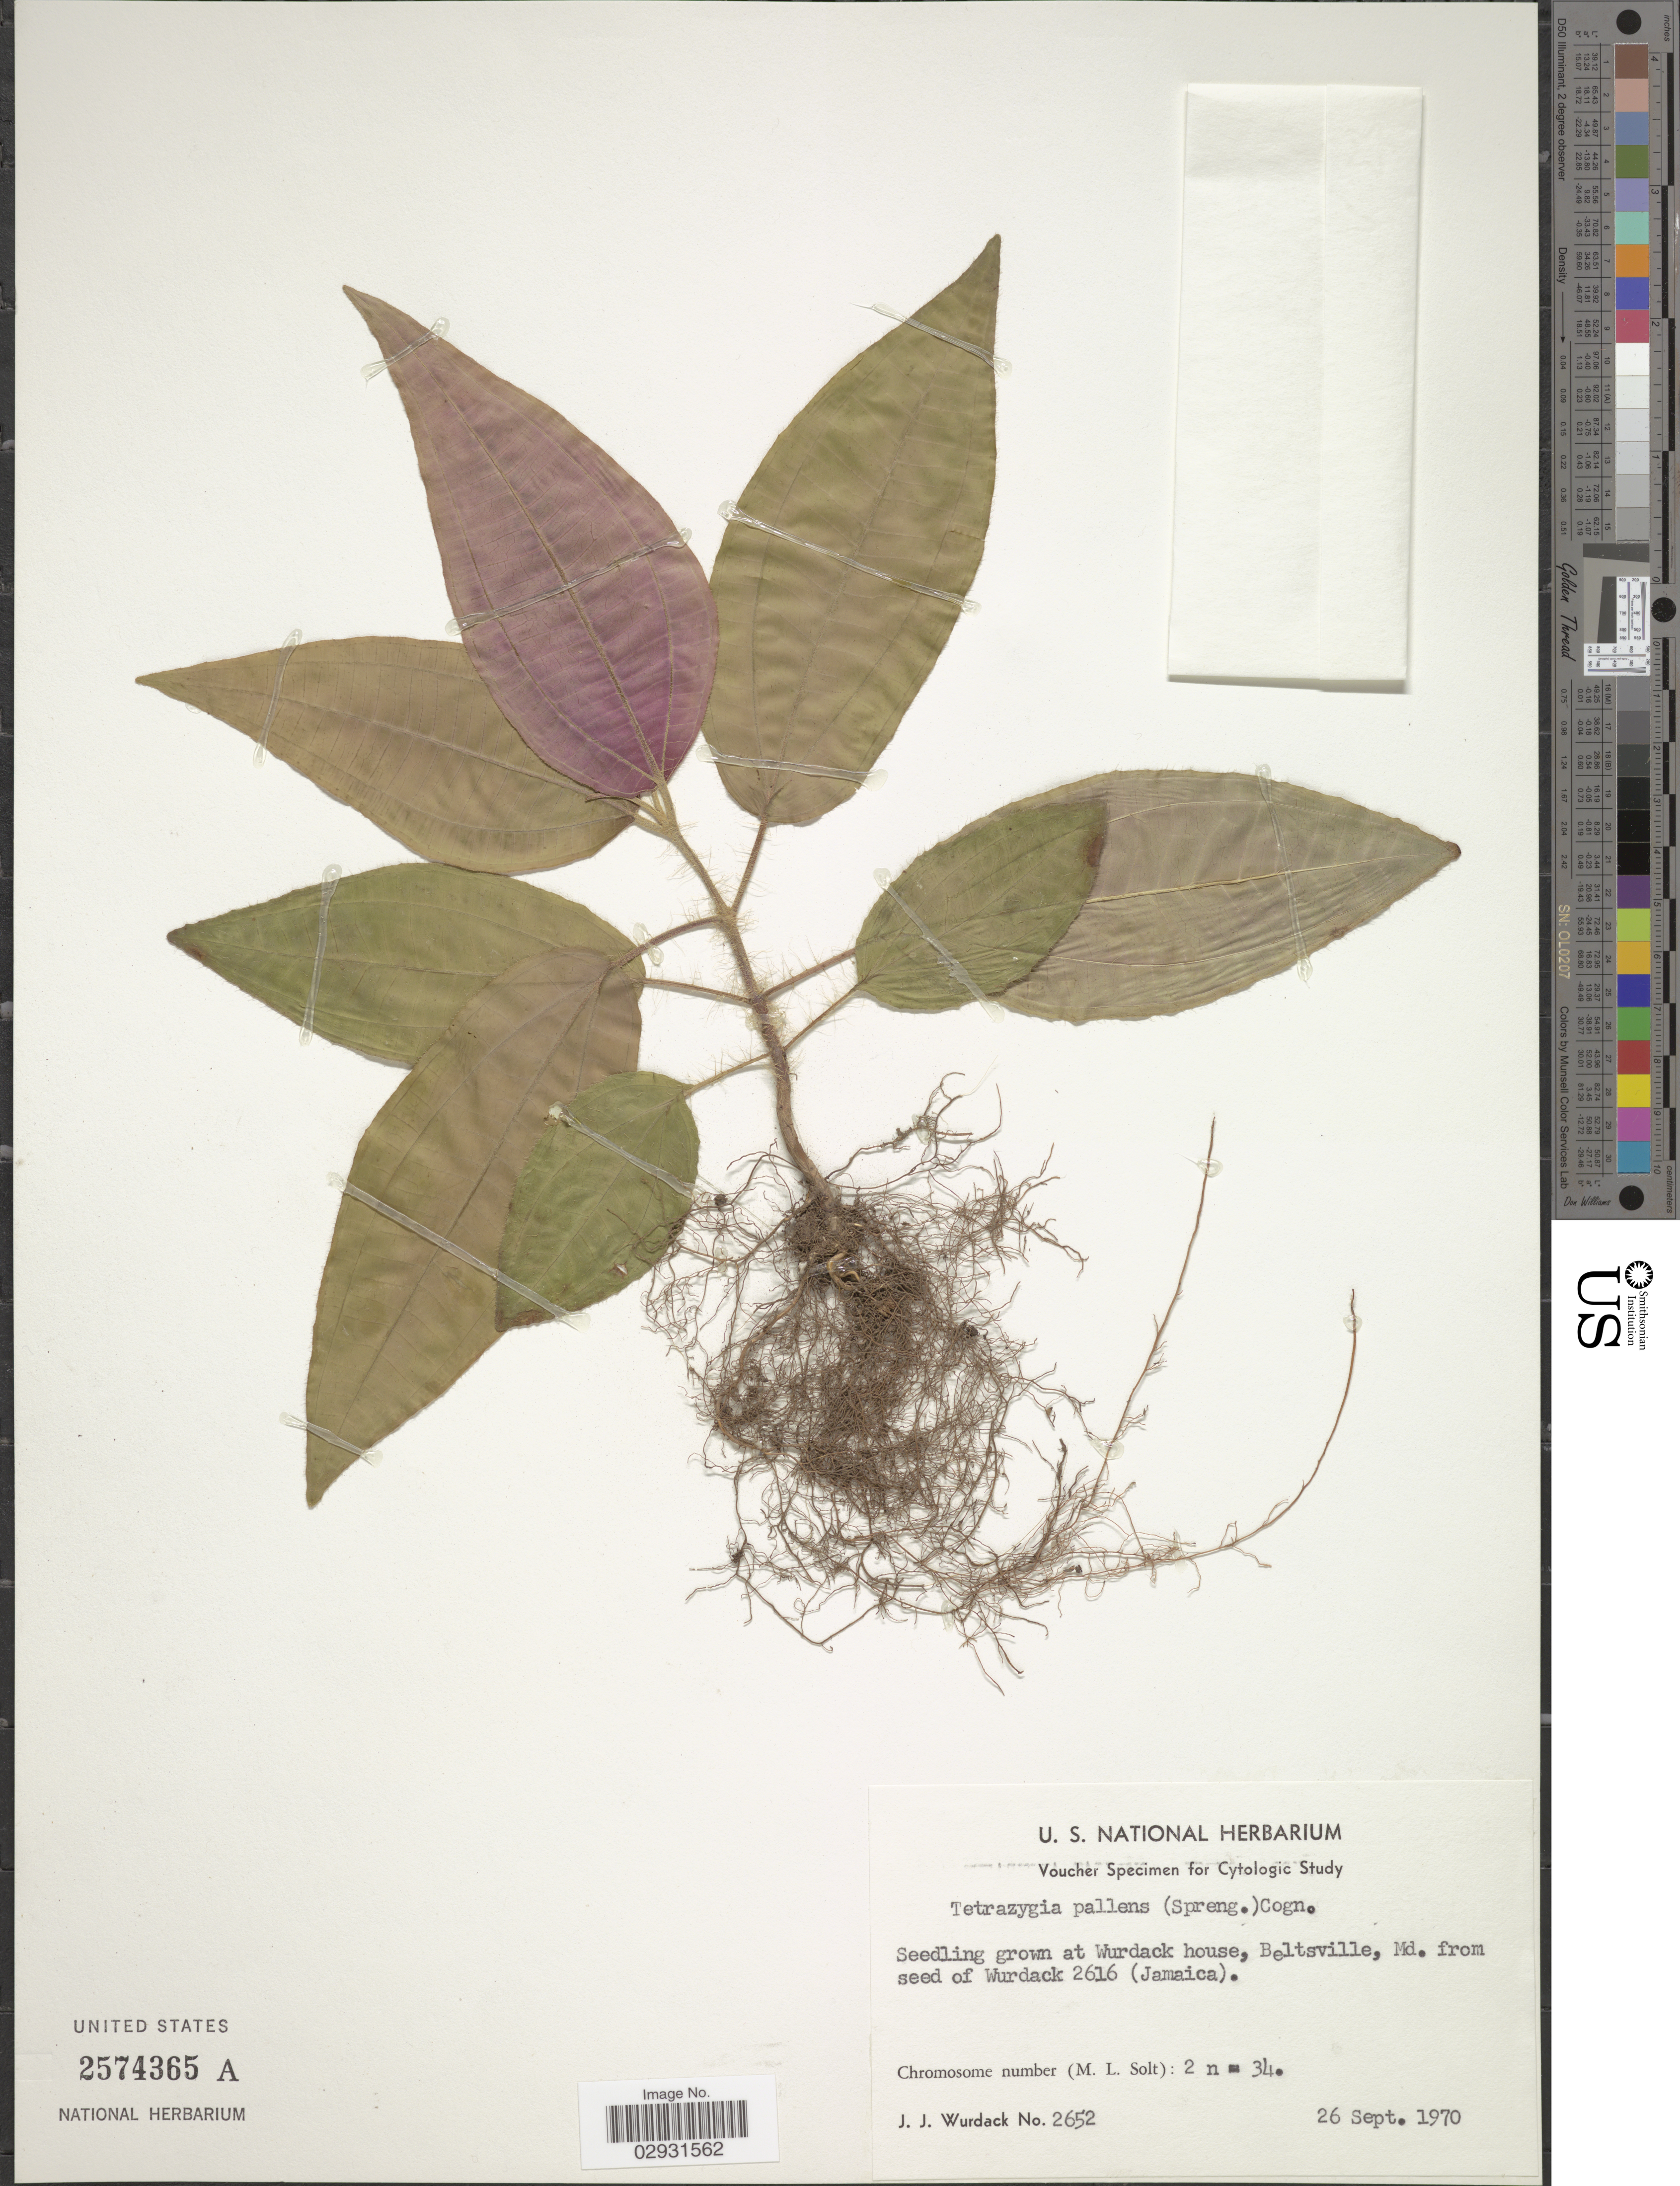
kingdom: Plantae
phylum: Tracheophyta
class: Magnoliopsida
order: Myrtales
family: Melastomataceae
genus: Tetrazygia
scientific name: Tetrazygia pallens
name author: (Spreng.) Cogn.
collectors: J. J. Wurdack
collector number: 2652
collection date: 1970-09-26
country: United States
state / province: Maryland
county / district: Prince George's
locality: Seedling grown at Wurdack house, Beltsville.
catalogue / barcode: US 2574365A